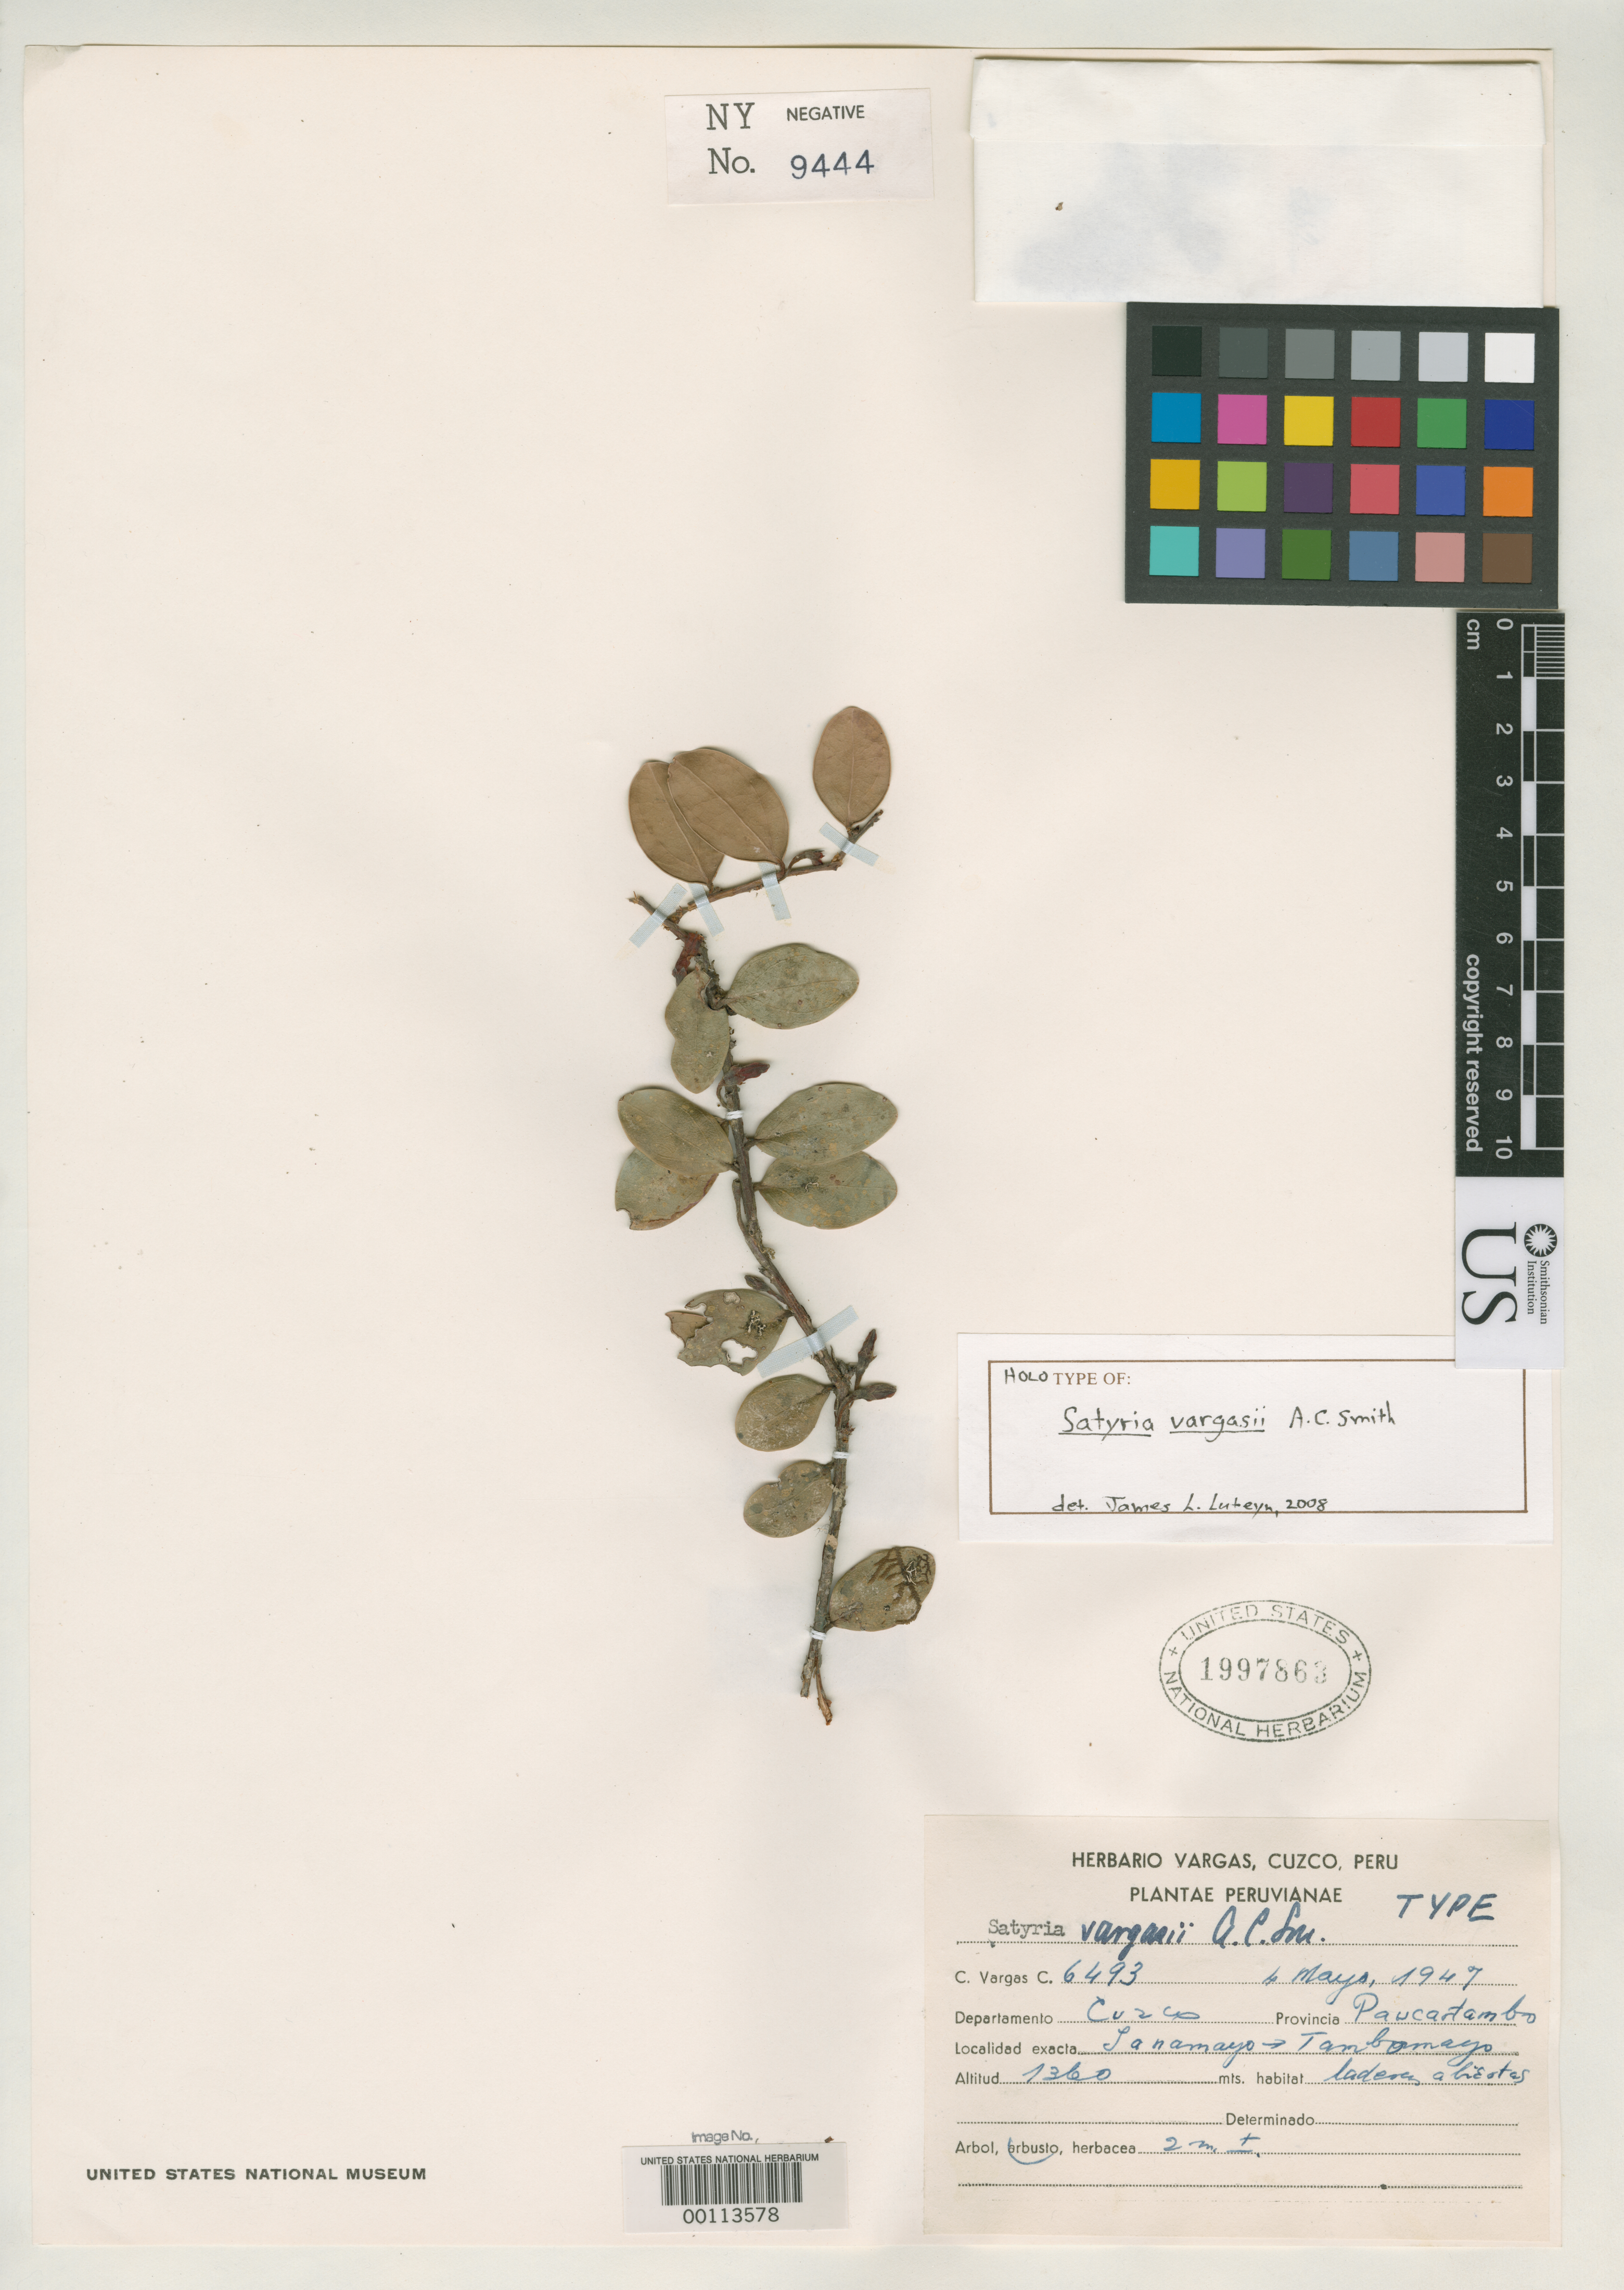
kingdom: Plantae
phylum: Tracheophyta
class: Magnoliopsida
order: Ericales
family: Ericaceae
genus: Satyria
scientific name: Satyria vargasii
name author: A.C. Sm.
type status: Holotype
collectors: C. Vargas Calderón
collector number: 6493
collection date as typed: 04 May 1947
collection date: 1947-05-04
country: Peru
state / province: Cusco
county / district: Paucartambo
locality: between Sanamayo and Tambomayo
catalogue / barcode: US 1997863